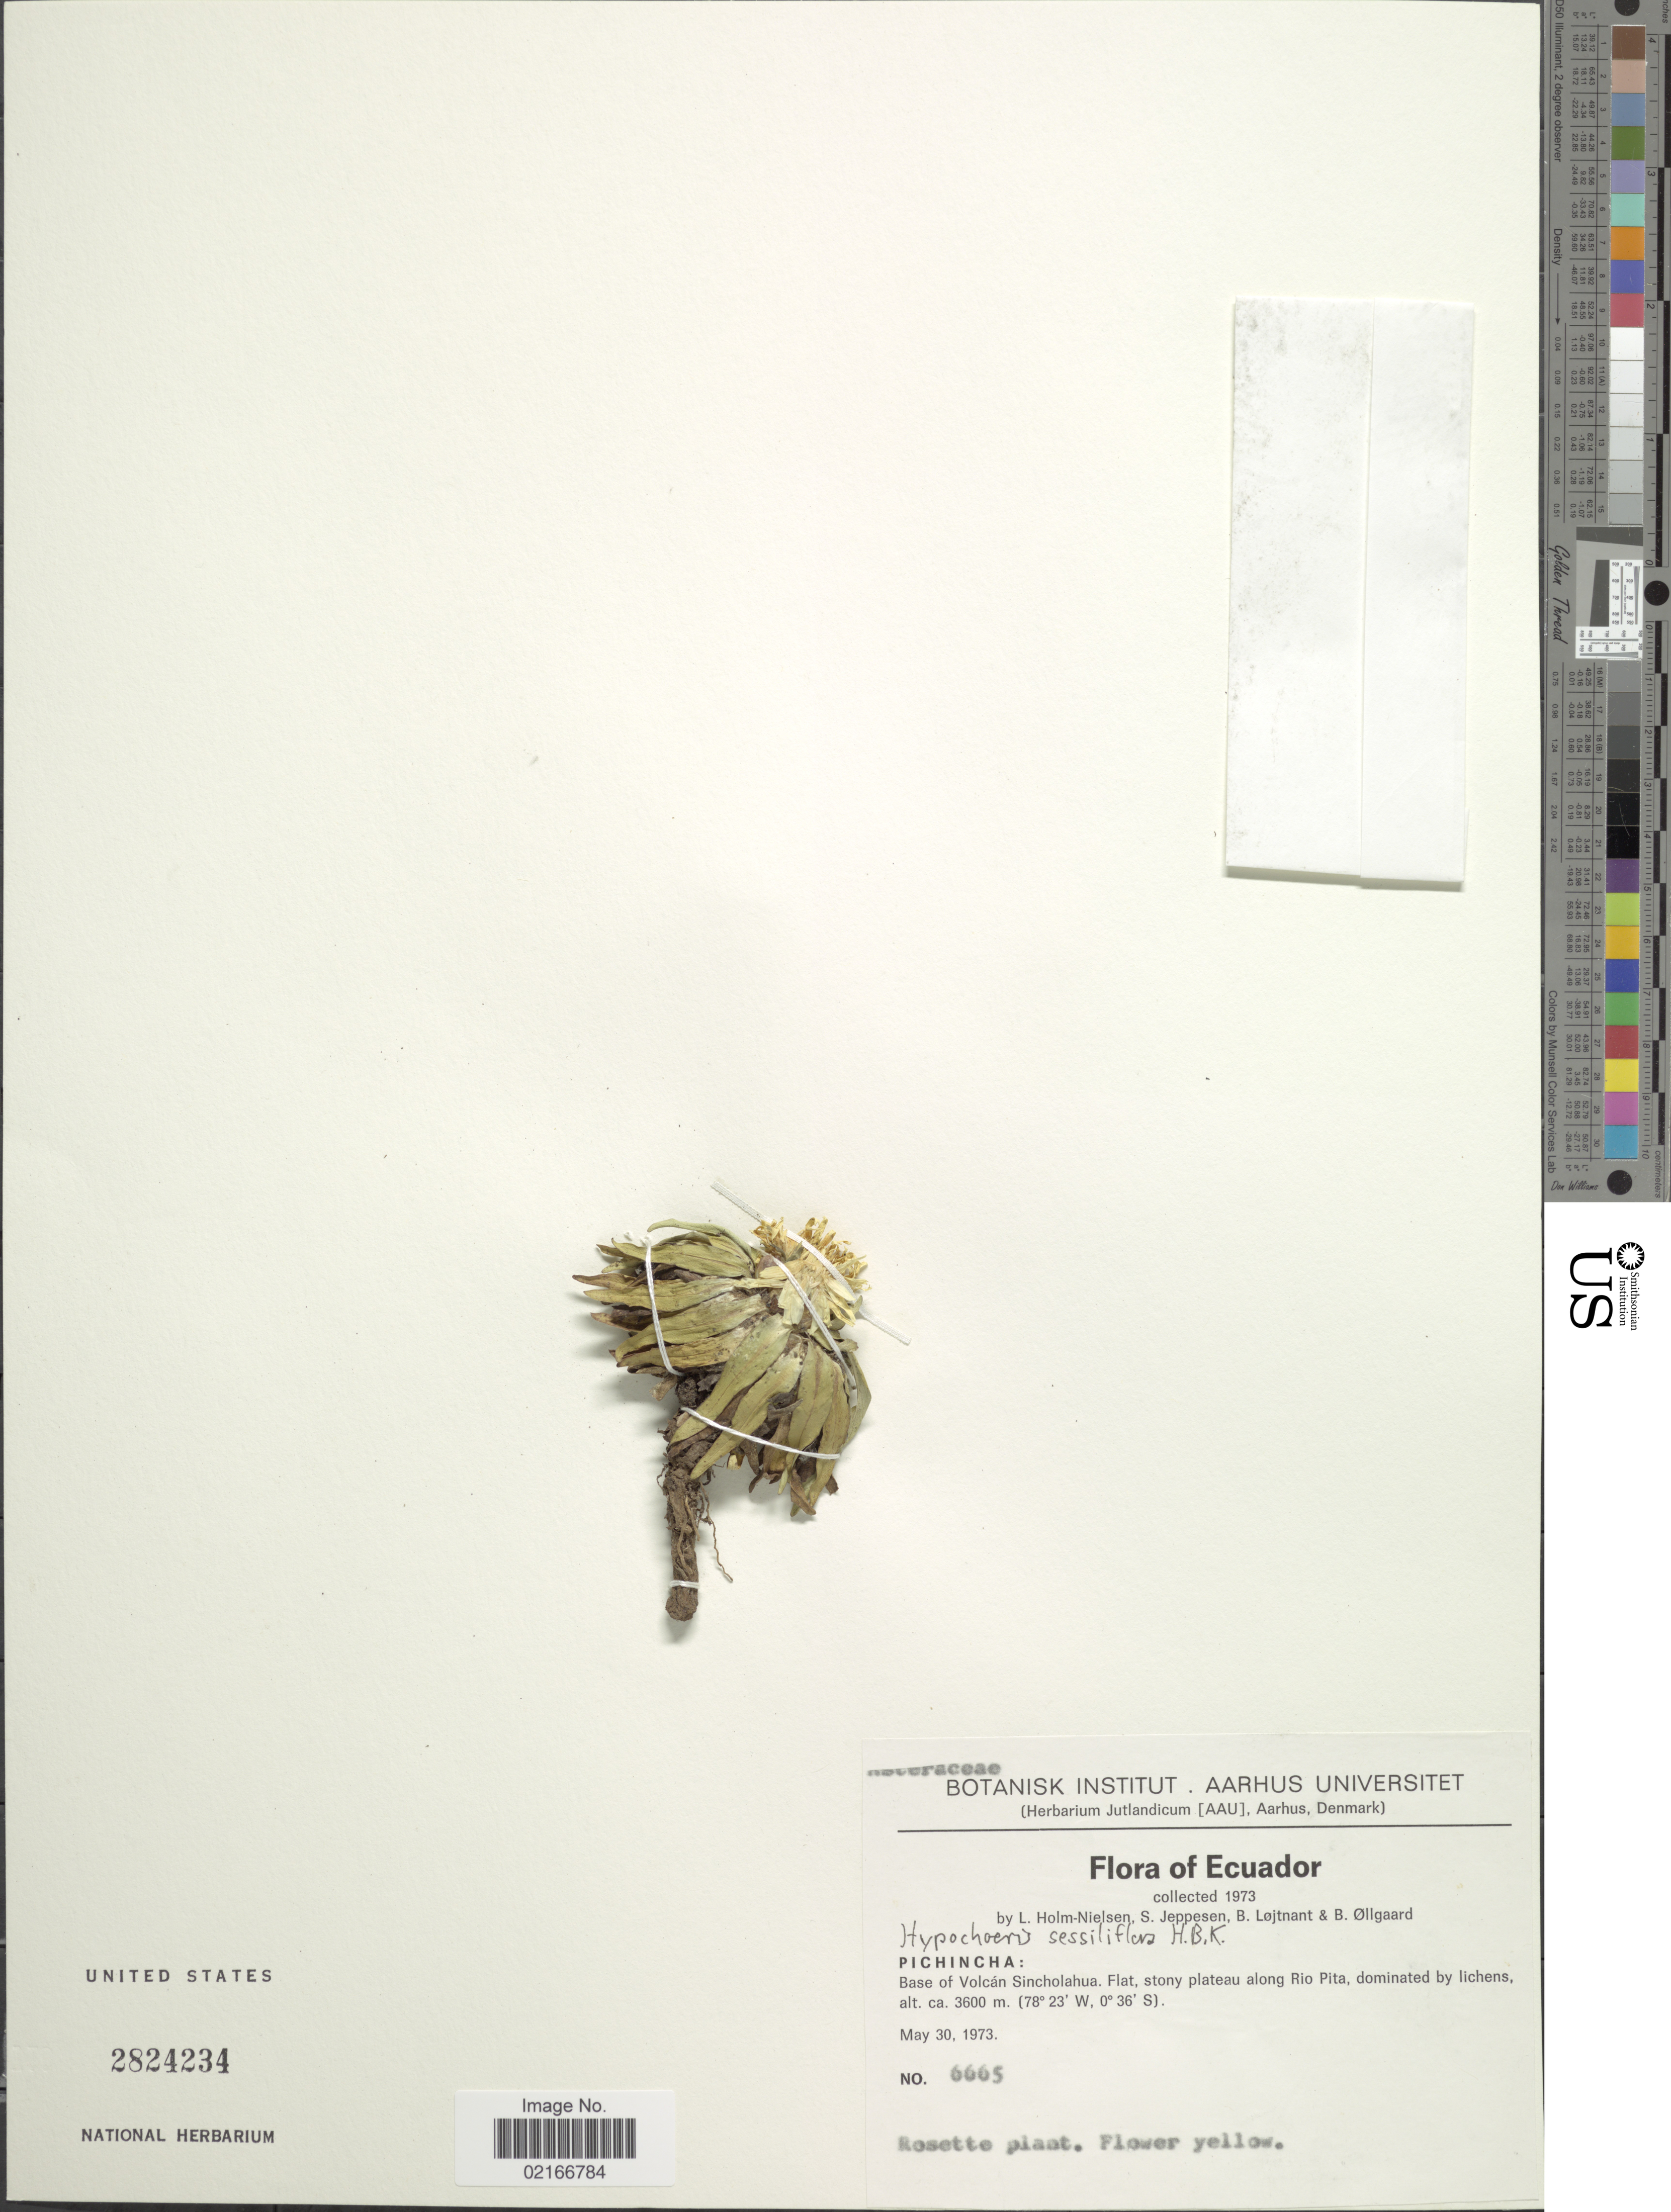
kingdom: Plantae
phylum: Tracheophyta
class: Magnoliopsida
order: Asterales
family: Asteraceae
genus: Hypochaeris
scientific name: Hypochaeris sessiflora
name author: Kunth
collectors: L. B. Holm-Nielsen, S. Jeppesen, B. Löjtnant & B. Øllgaard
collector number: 6665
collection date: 1973-05-30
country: Ecuador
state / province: Pichincha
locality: Base of Volcán Sincolahua. Along Rio Pita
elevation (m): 3600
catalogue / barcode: US 2824234